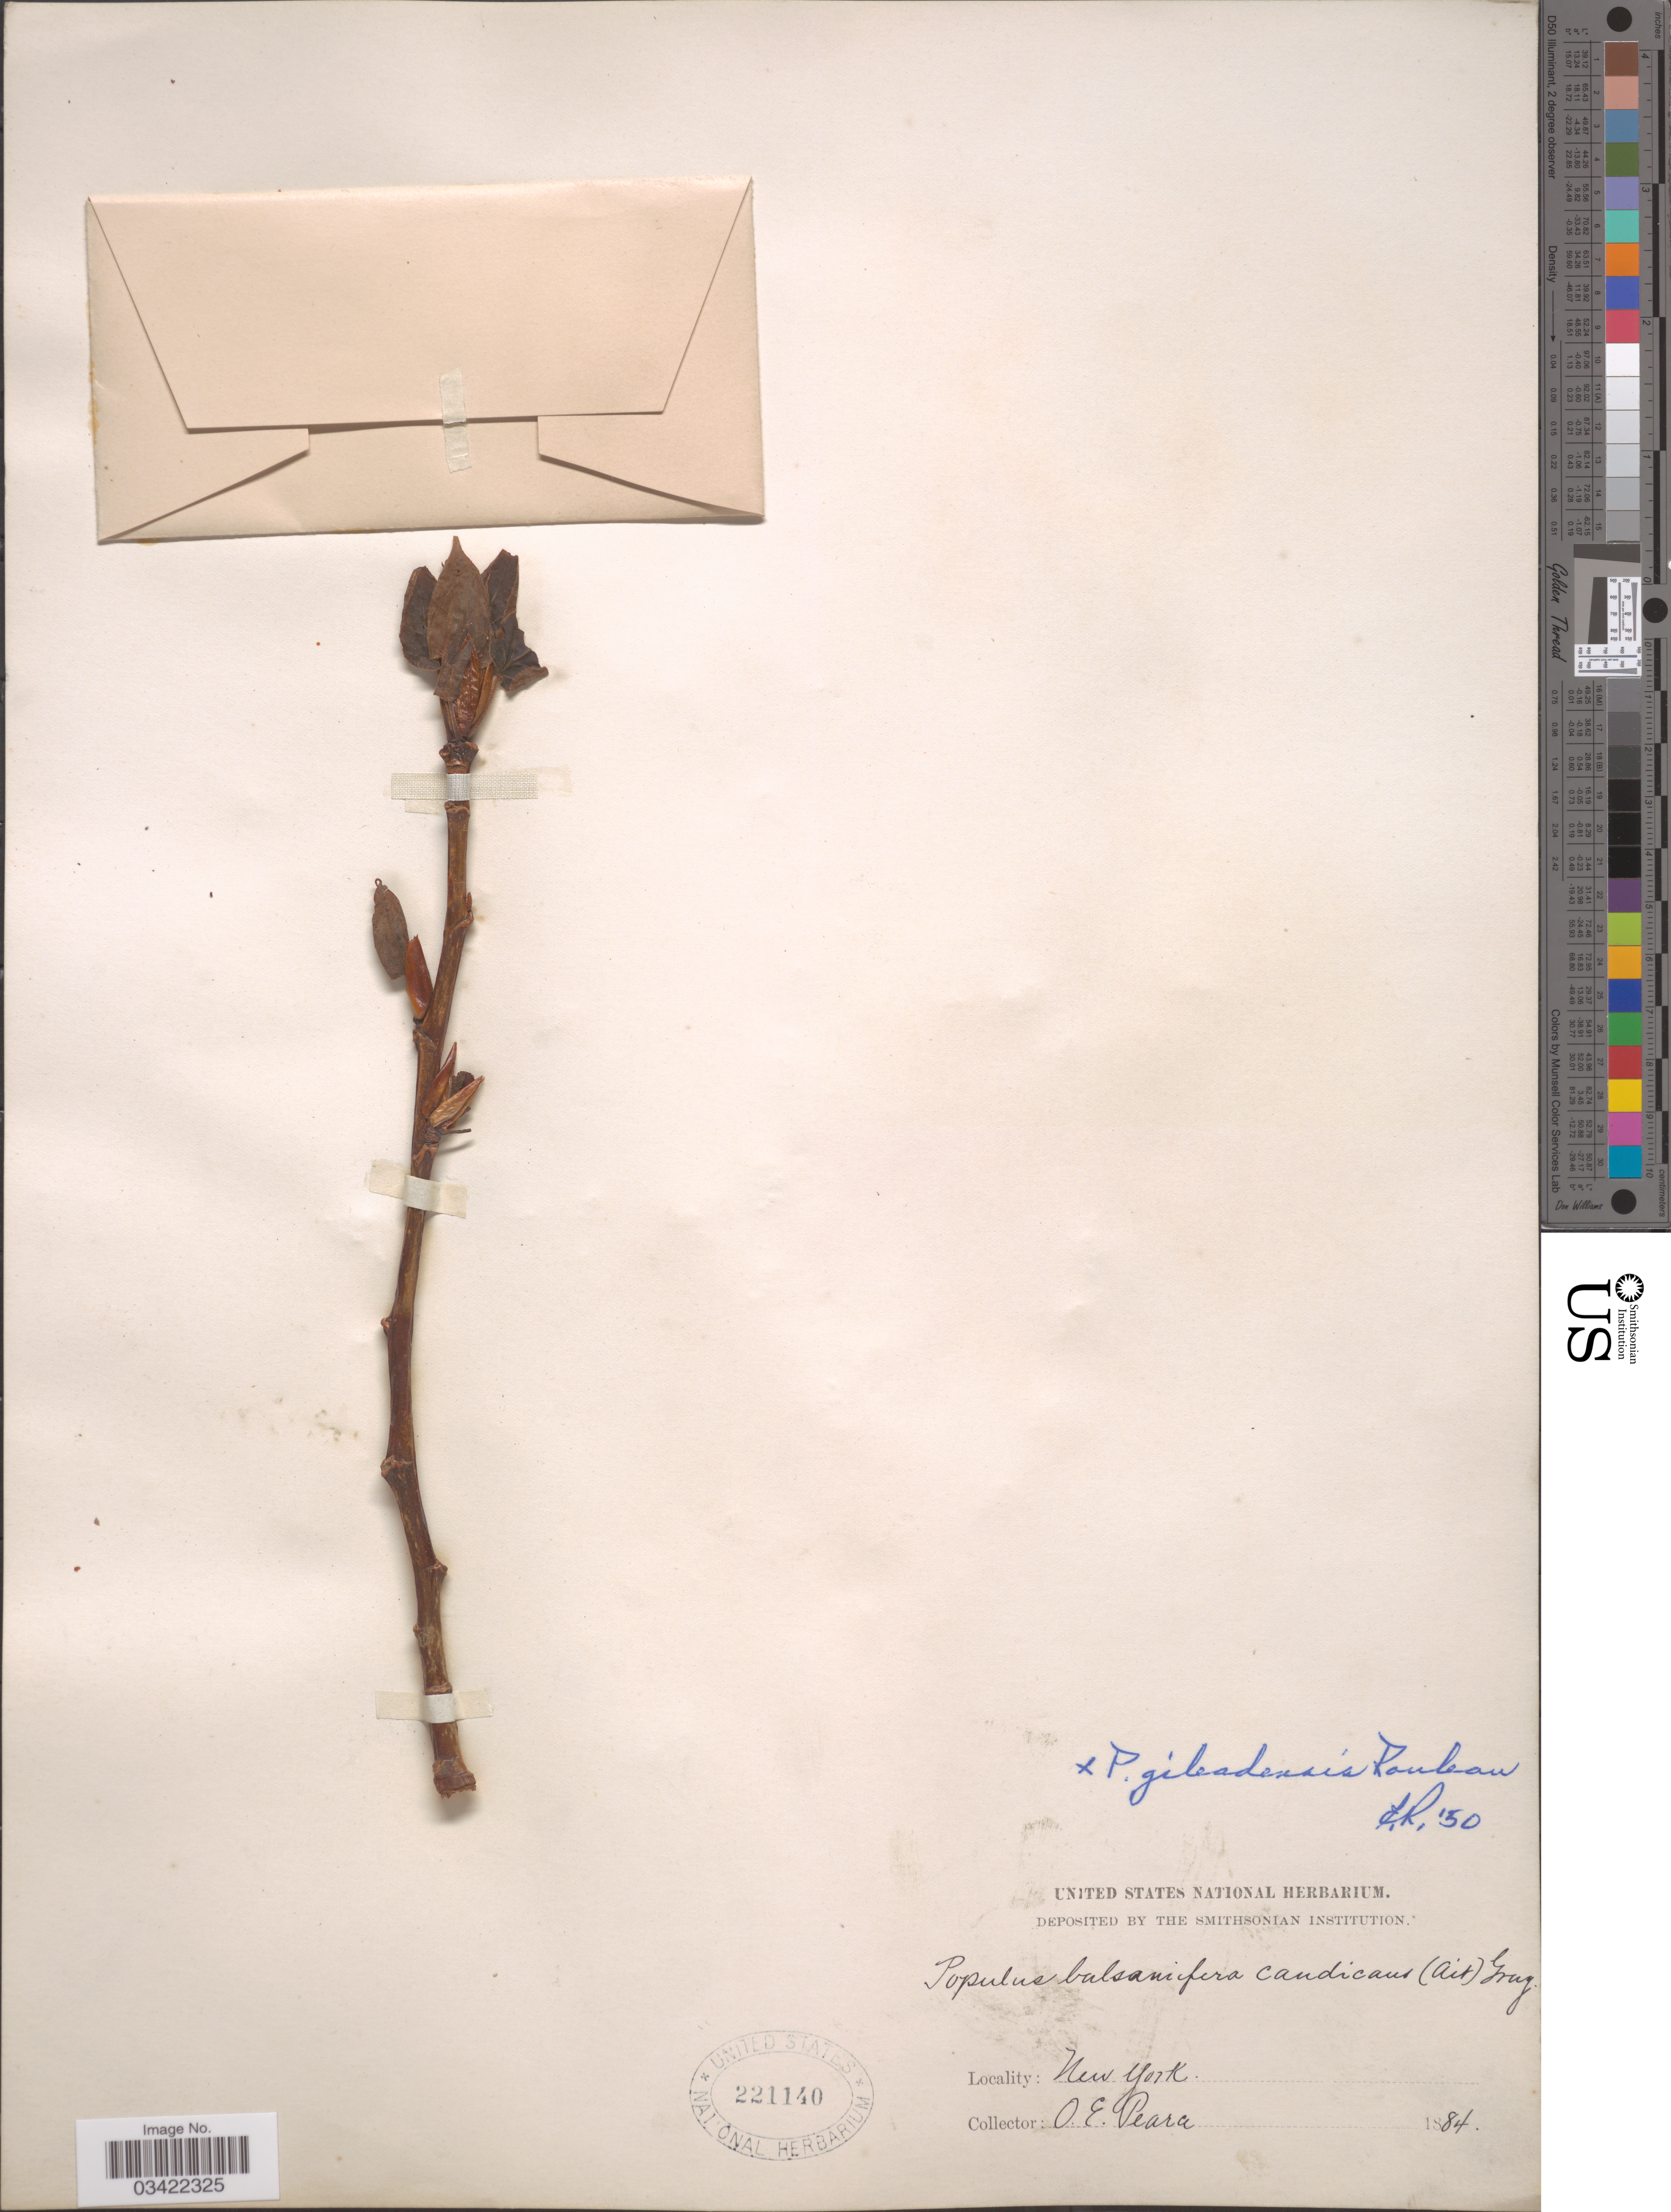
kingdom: Plantae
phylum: Tracheophyta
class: Magnoliopsida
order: Malpighiales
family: Salicaceae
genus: Populus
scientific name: Populus x jackii 'Balm of Gilead'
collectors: O. E. Pearce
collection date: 1884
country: United States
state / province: New York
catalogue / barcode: US 221140